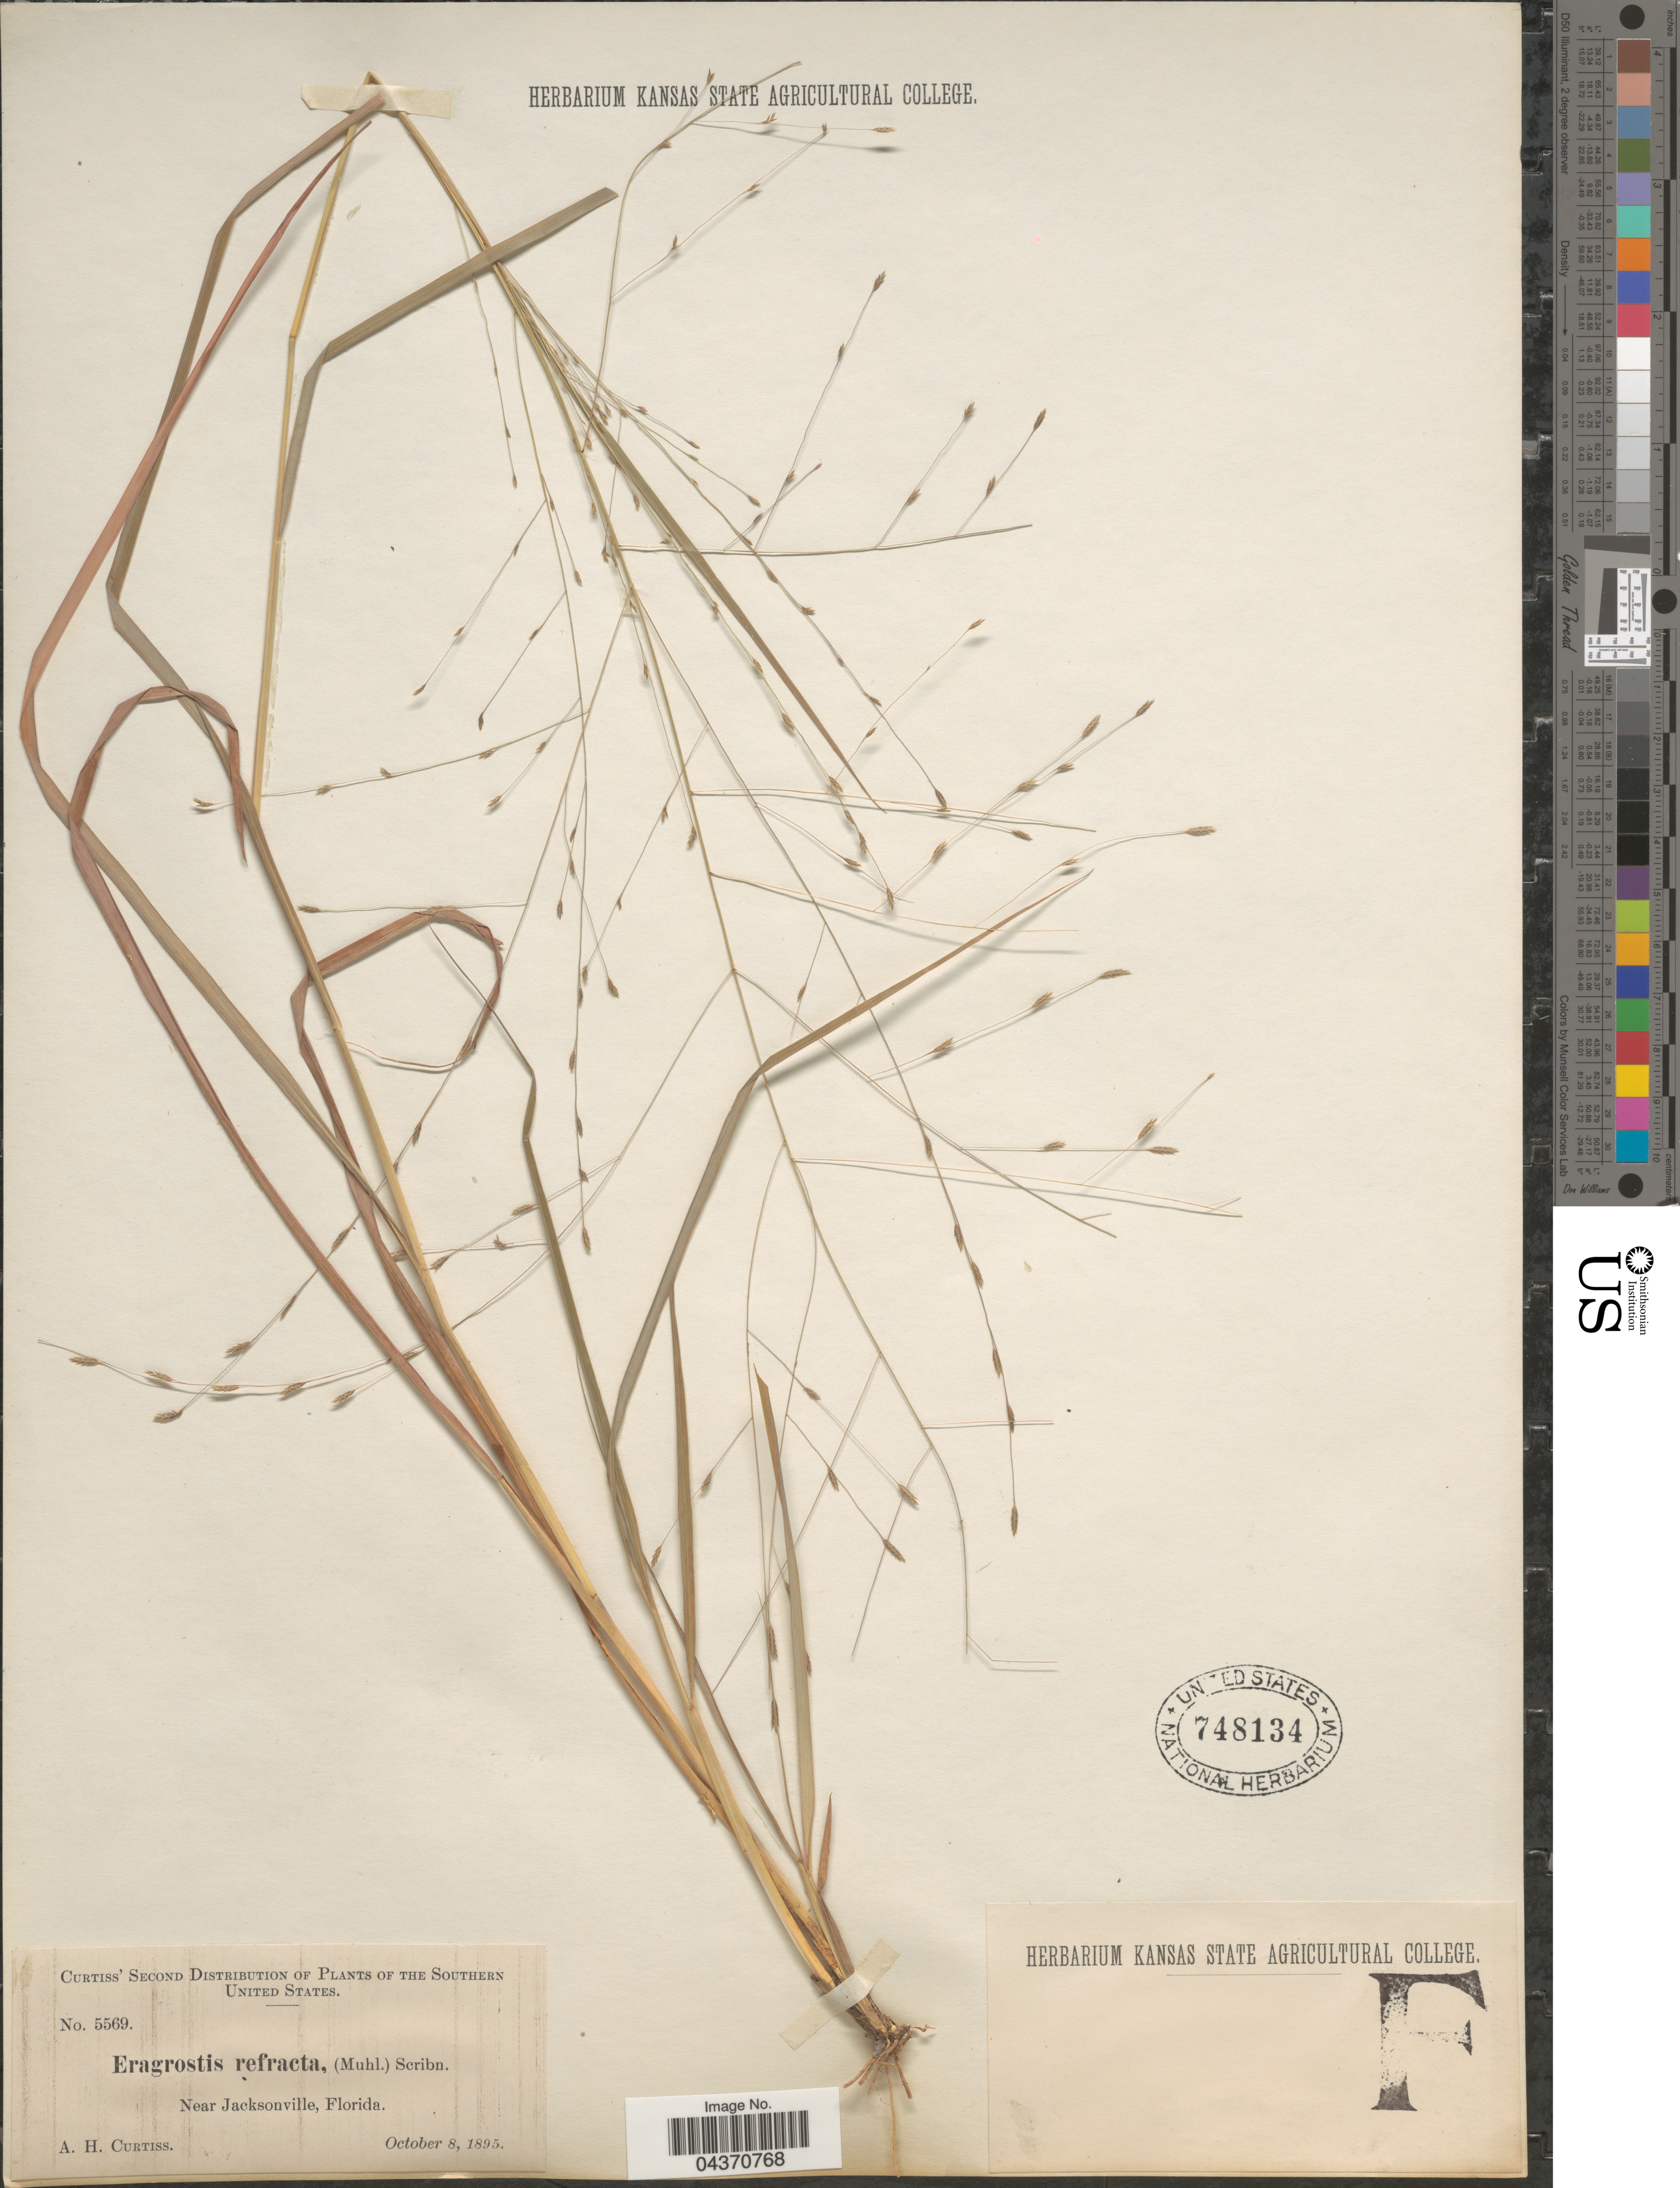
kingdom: Plantae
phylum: Tracheophyta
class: Liliopsida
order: Poales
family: Poaceae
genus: Eragrostis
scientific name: Eragrostis refracta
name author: (Muhl.) Scribn.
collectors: A. H. Curtiss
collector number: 5569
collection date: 1895-10-08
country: United States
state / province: Florida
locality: The Southern United States. Near Jacksonville.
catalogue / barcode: US 748134